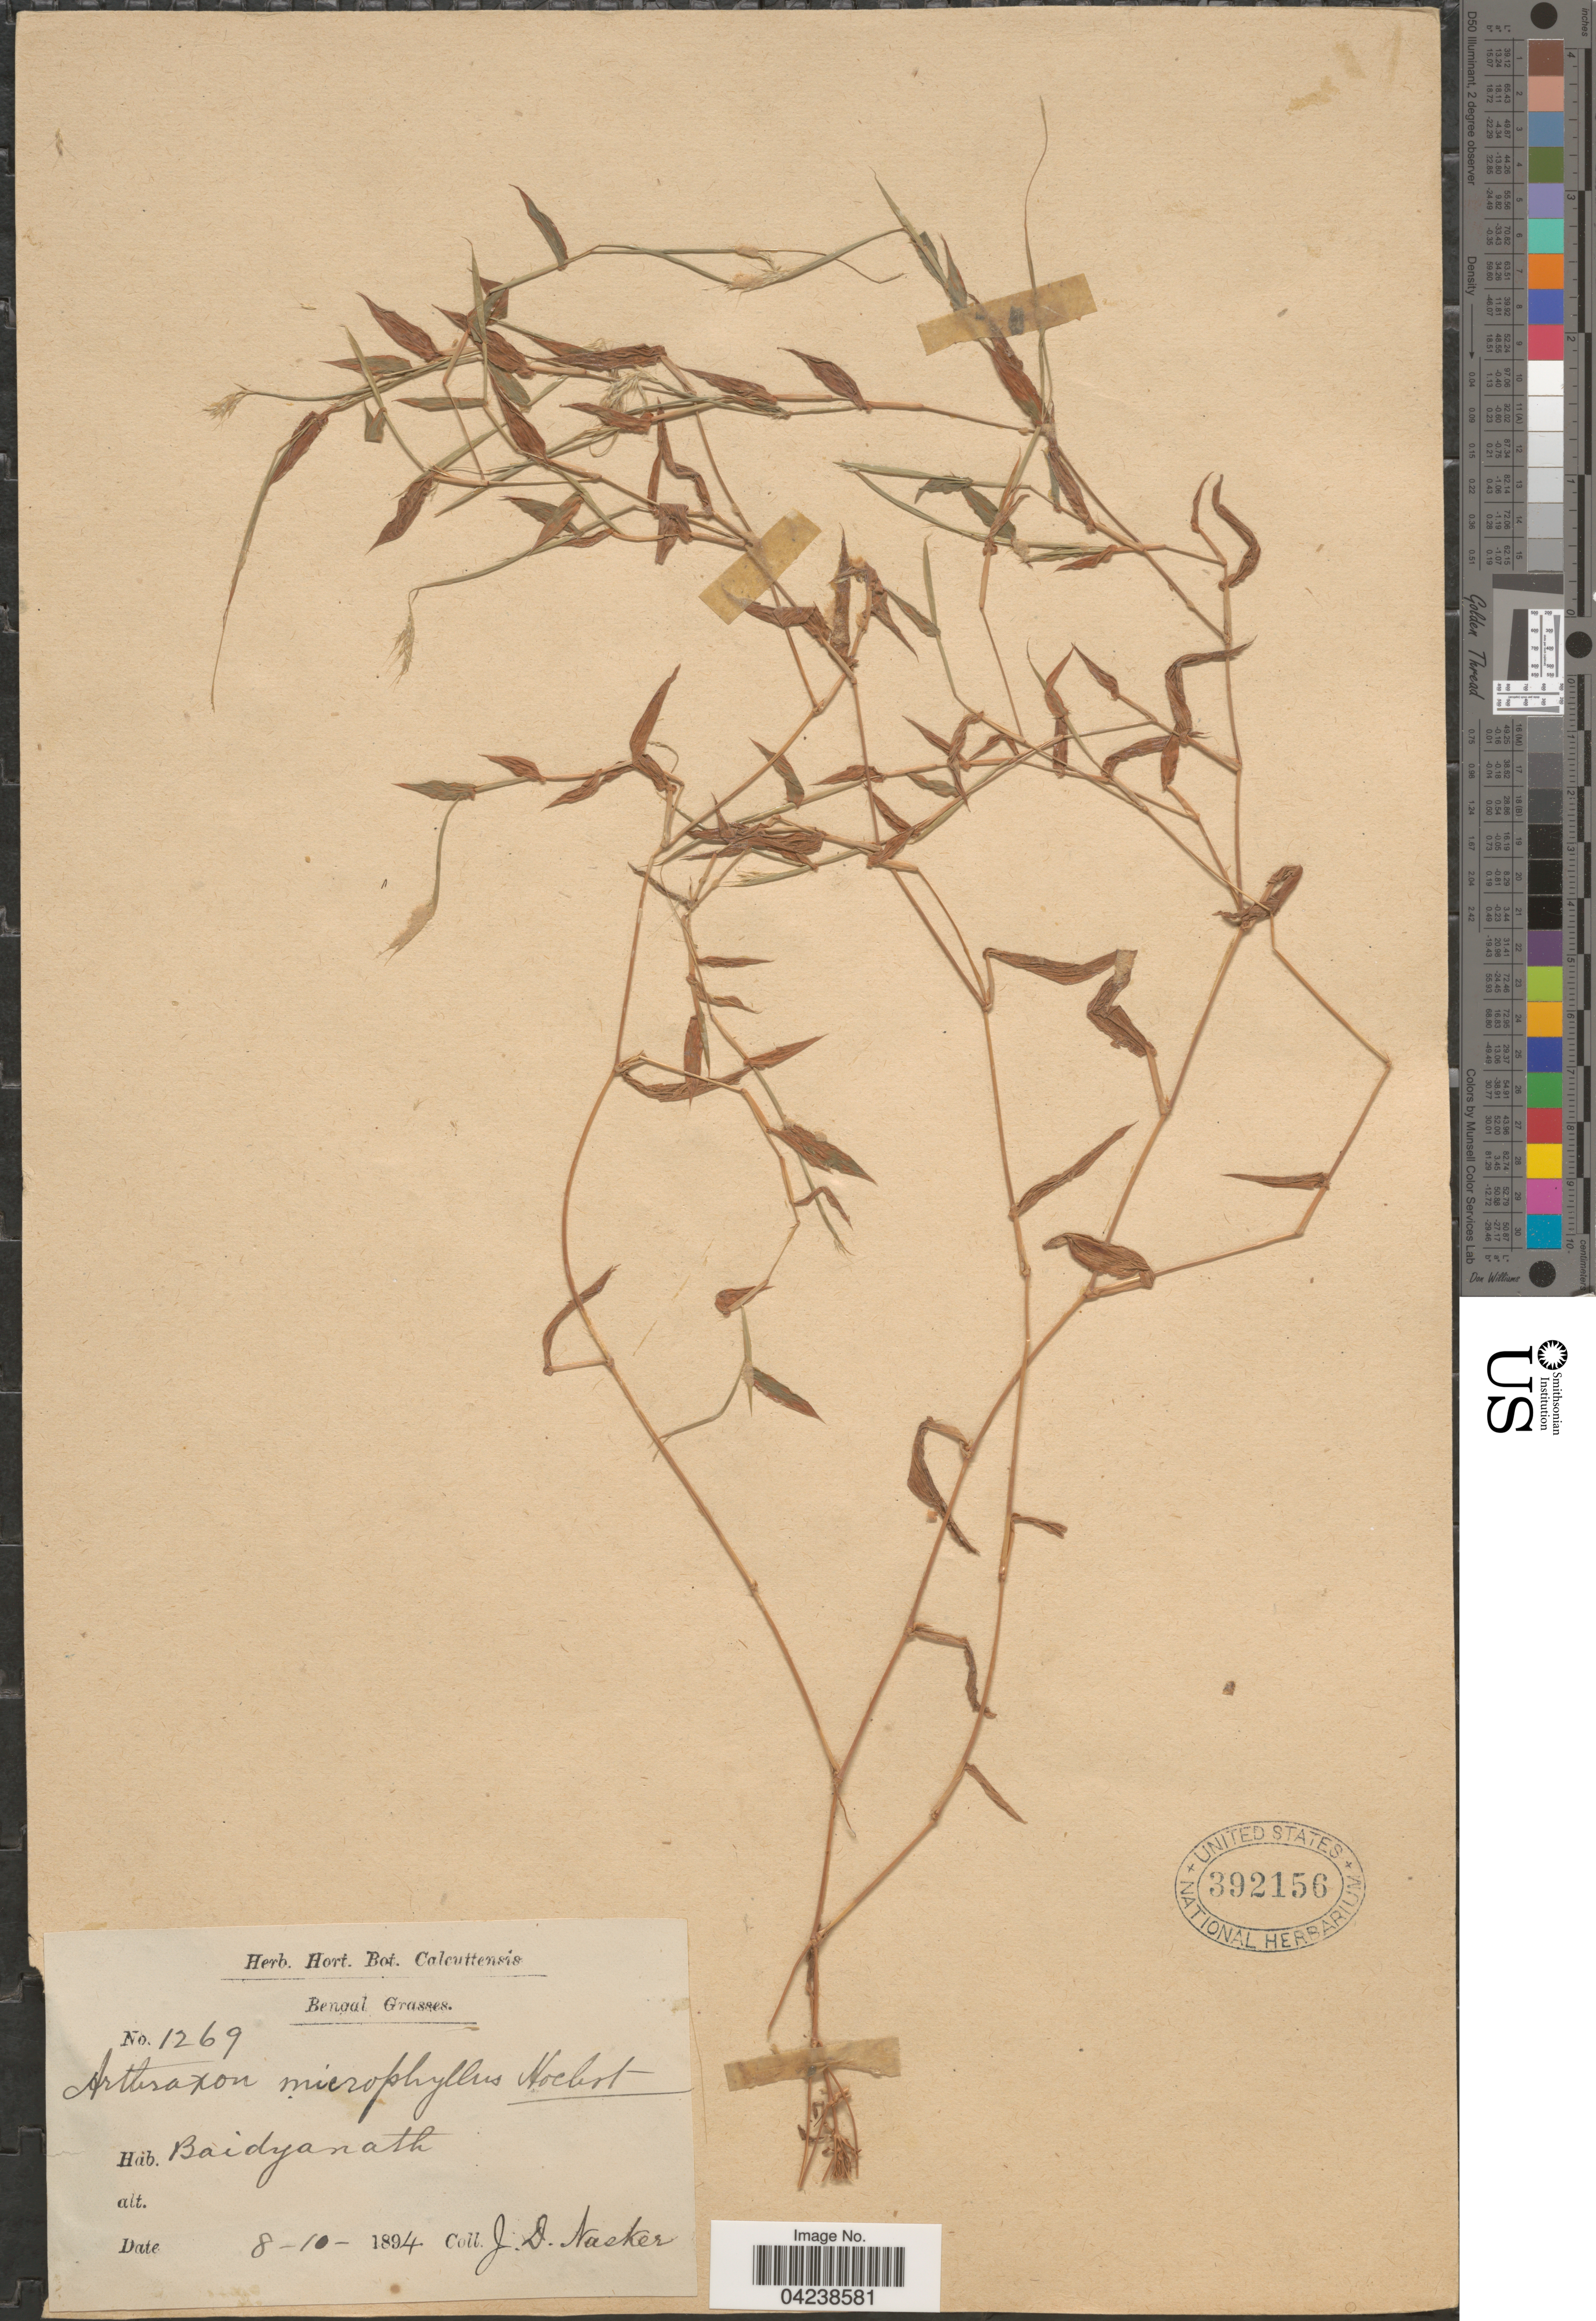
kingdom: Plantae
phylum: Tracheophyta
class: Liliopsida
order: Poales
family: Poaceae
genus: Arthraxon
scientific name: Arthraxon lancifolius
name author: (Trin.) Hochst.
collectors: J. Nusker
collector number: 1269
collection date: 1894-10-08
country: India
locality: Bengal. Baidyanath.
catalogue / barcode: US 392156